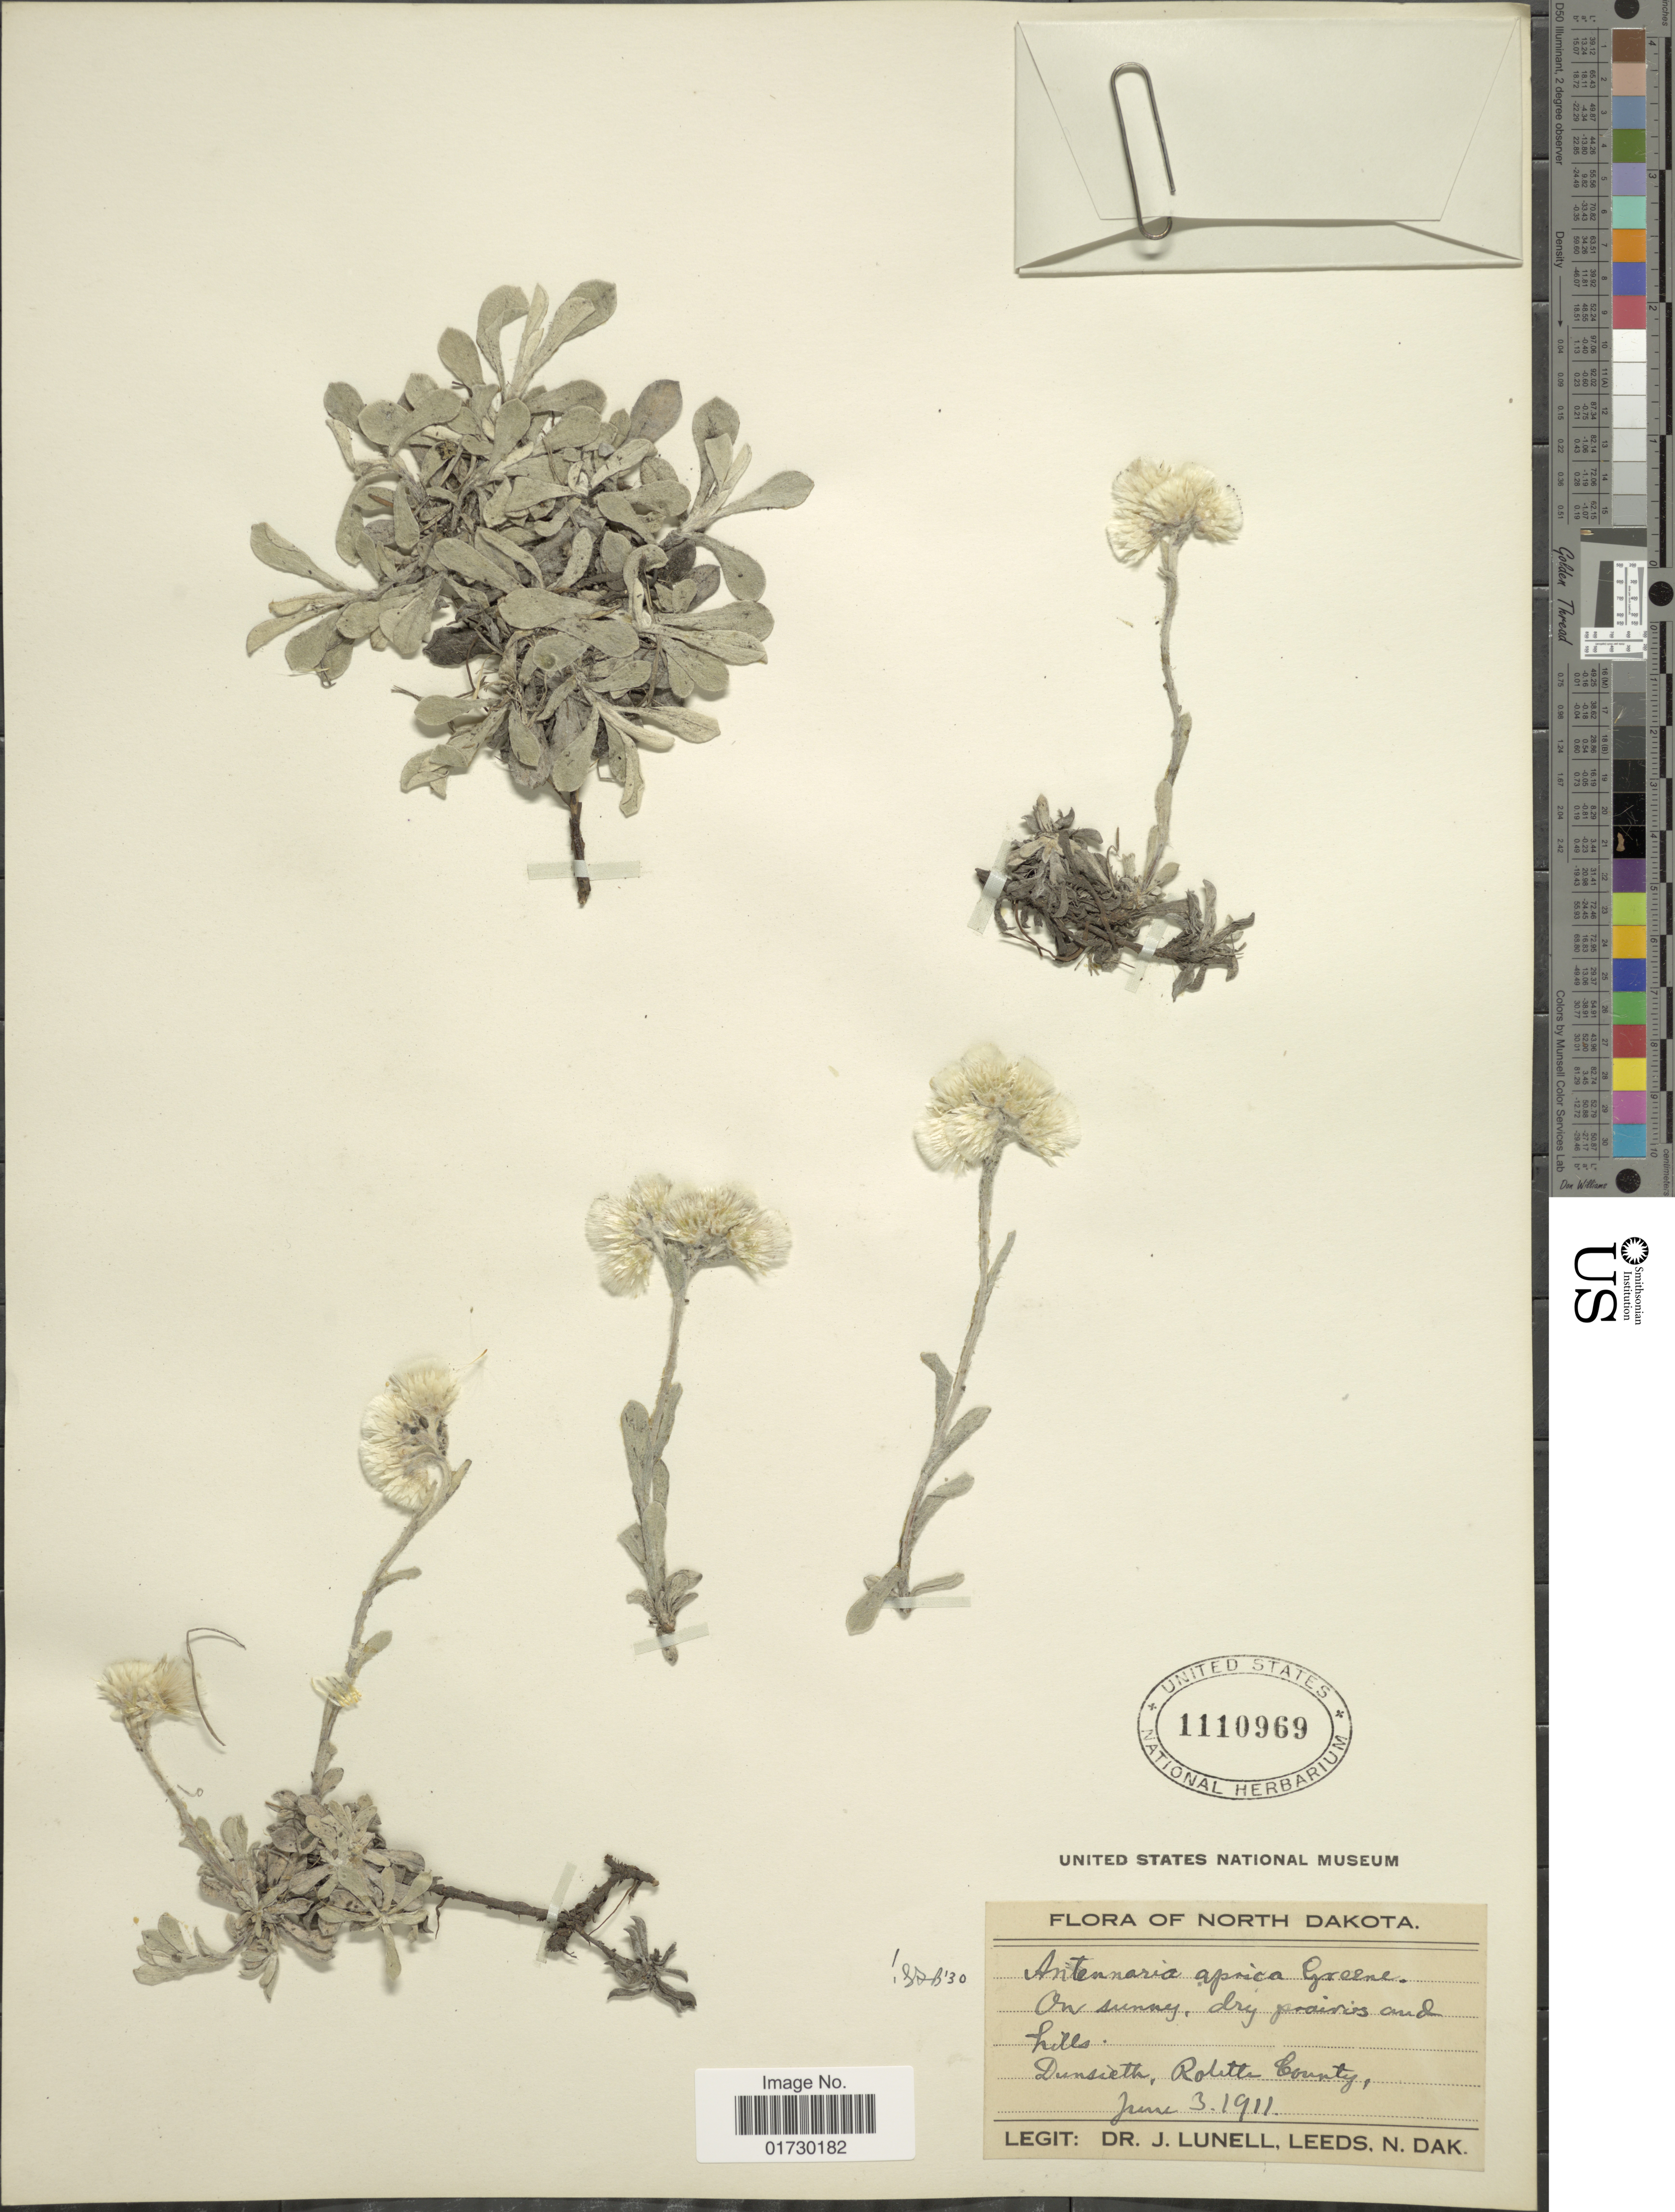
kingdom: Plantae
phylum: Tracheophyta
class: Magnoliopsida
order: Asterales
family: Asteraceae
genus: Antennaria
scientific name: Antennaria aprica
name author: Greene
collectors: J. Lunell & N. D. Leeds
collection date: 1911-06-03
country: United States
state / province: North Dakota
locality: Dunsieth, Rolette County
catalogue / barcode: US 1110969